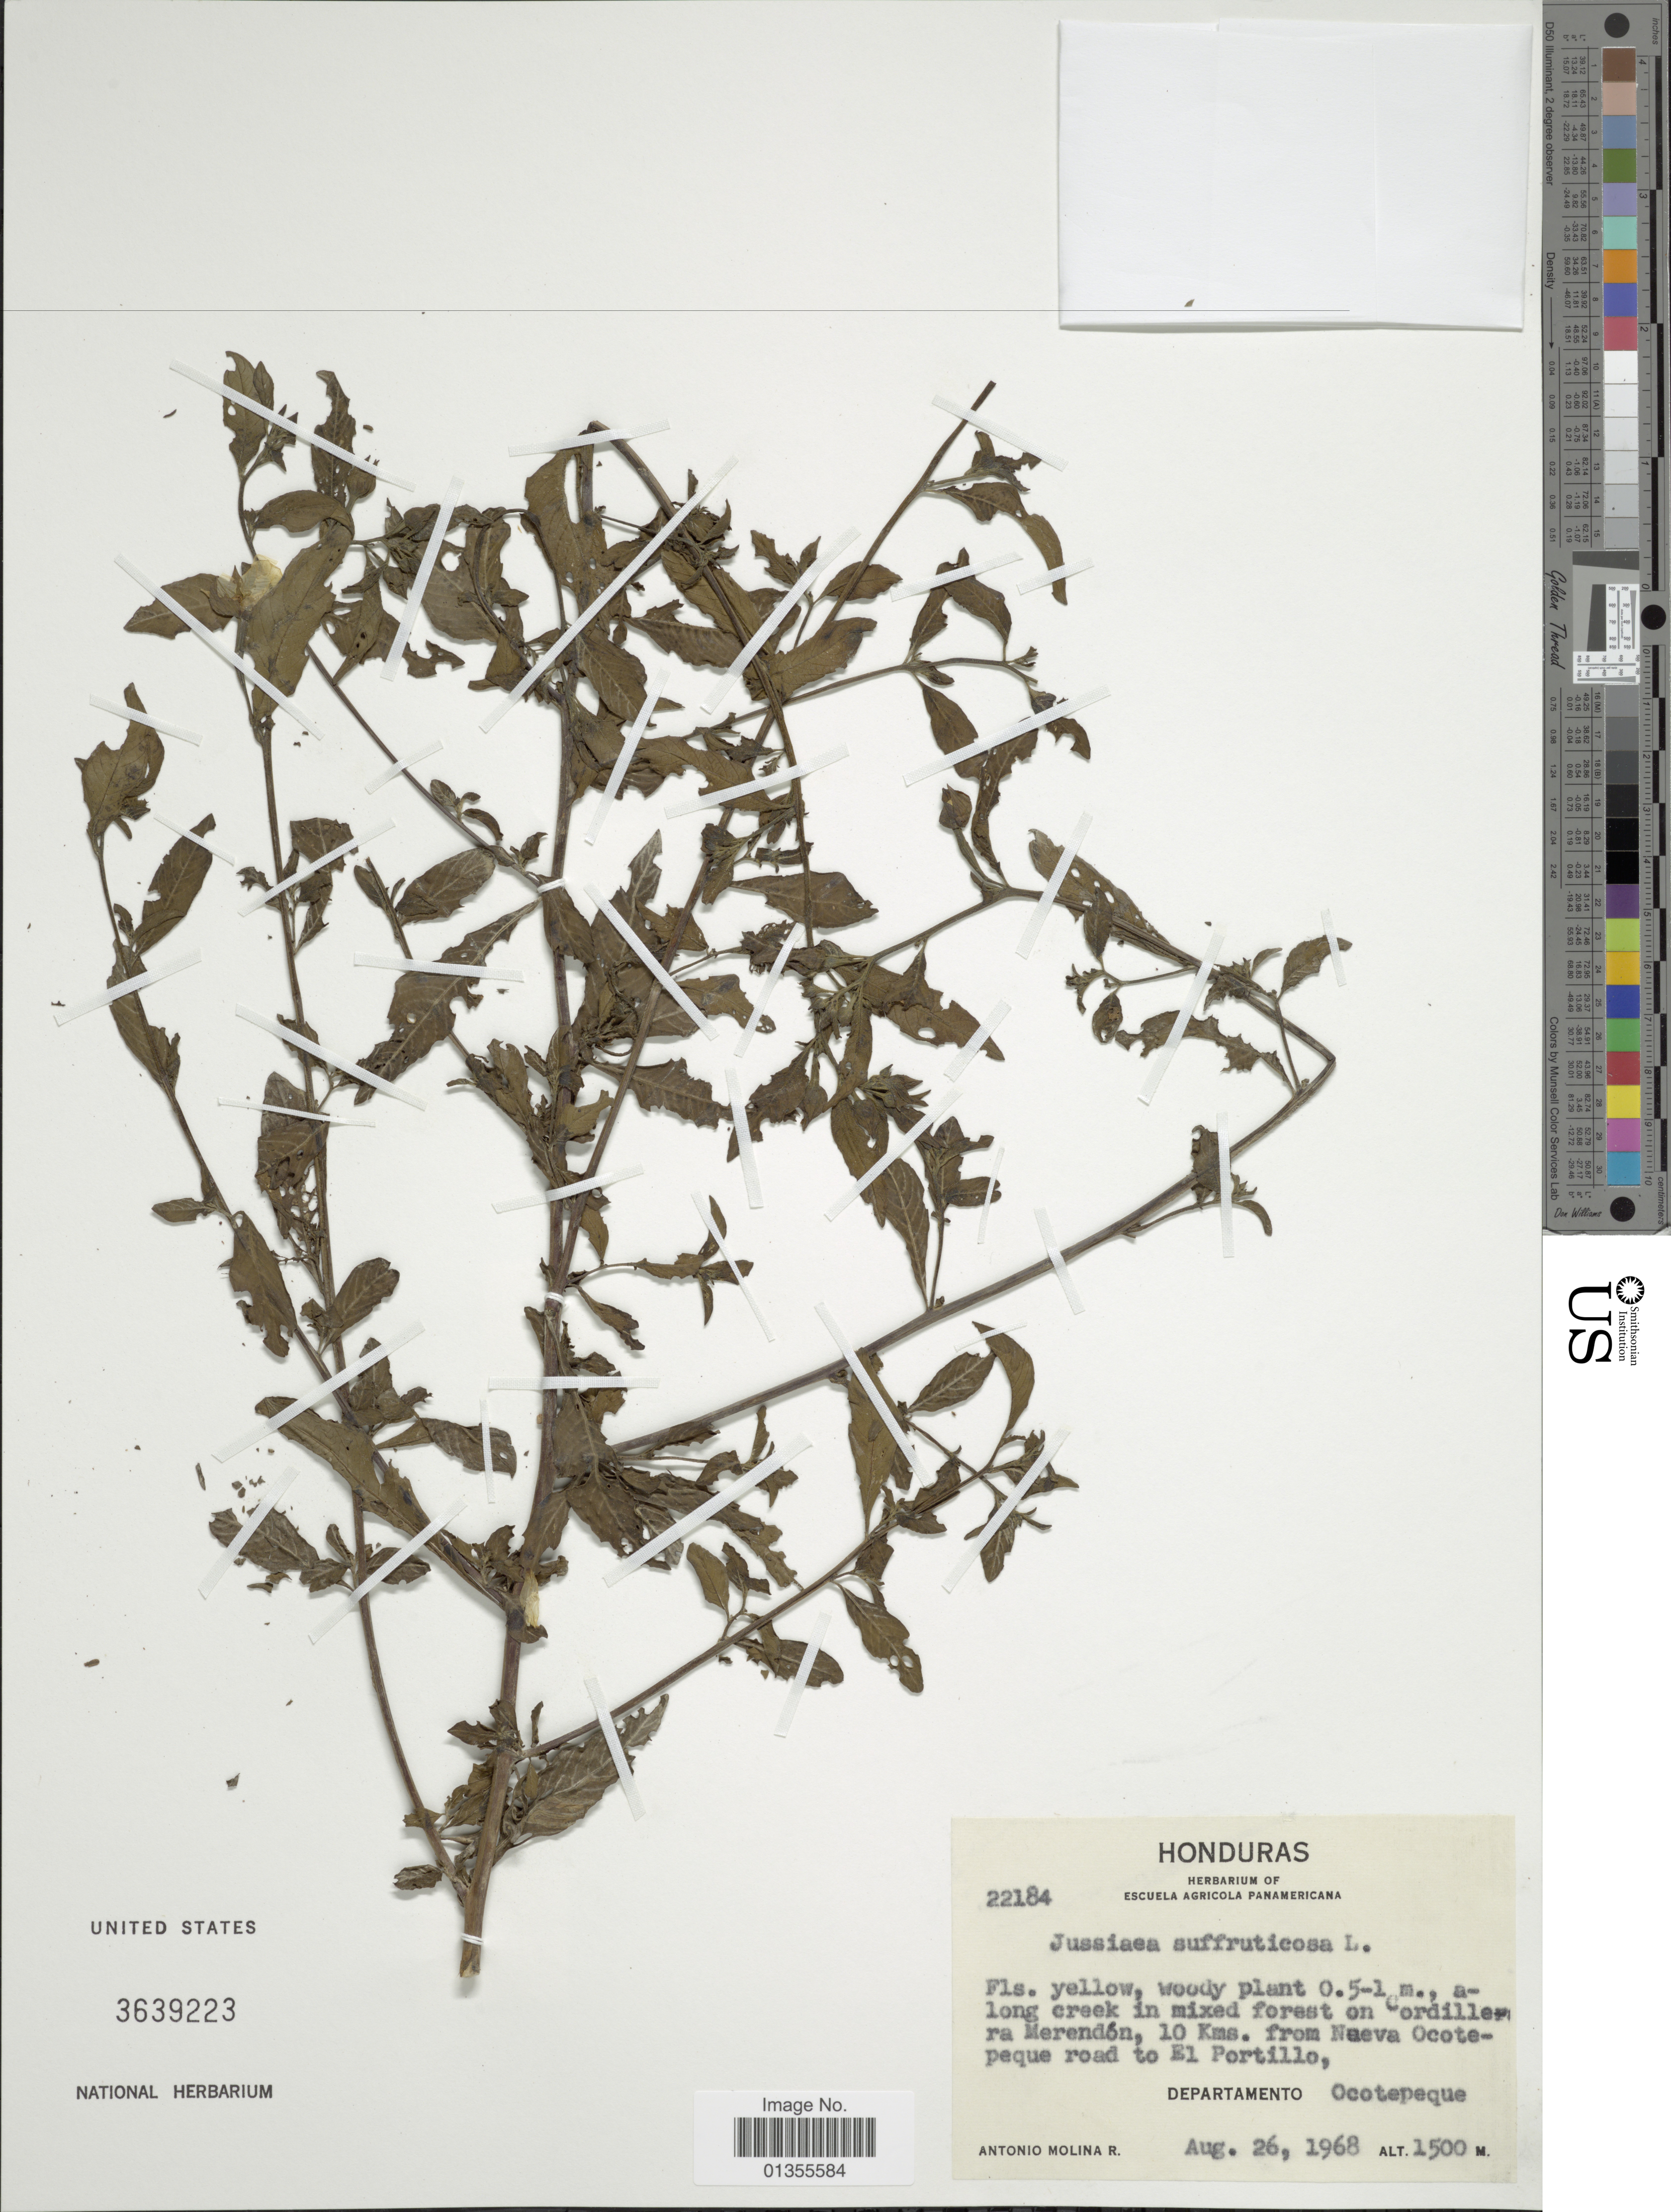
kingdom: Plantae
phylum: Tracheophyta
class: Magnoliopsida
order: Myrtales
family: Onagraceae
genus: Ludwigia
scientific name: Ludwigia octovalvis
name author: (Jacq.) P.H. Raven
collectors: A. Molina R.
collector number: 22184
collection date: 1968-08-26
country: Honduras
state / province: Ocotepeque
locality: Along creek in mixed forest on Cordillera Merendón, 10 Kms. from Nueva Ocotepeque road to El Portillo, Departamento Ocotepeque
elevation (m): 1500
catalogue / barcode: US 3639223